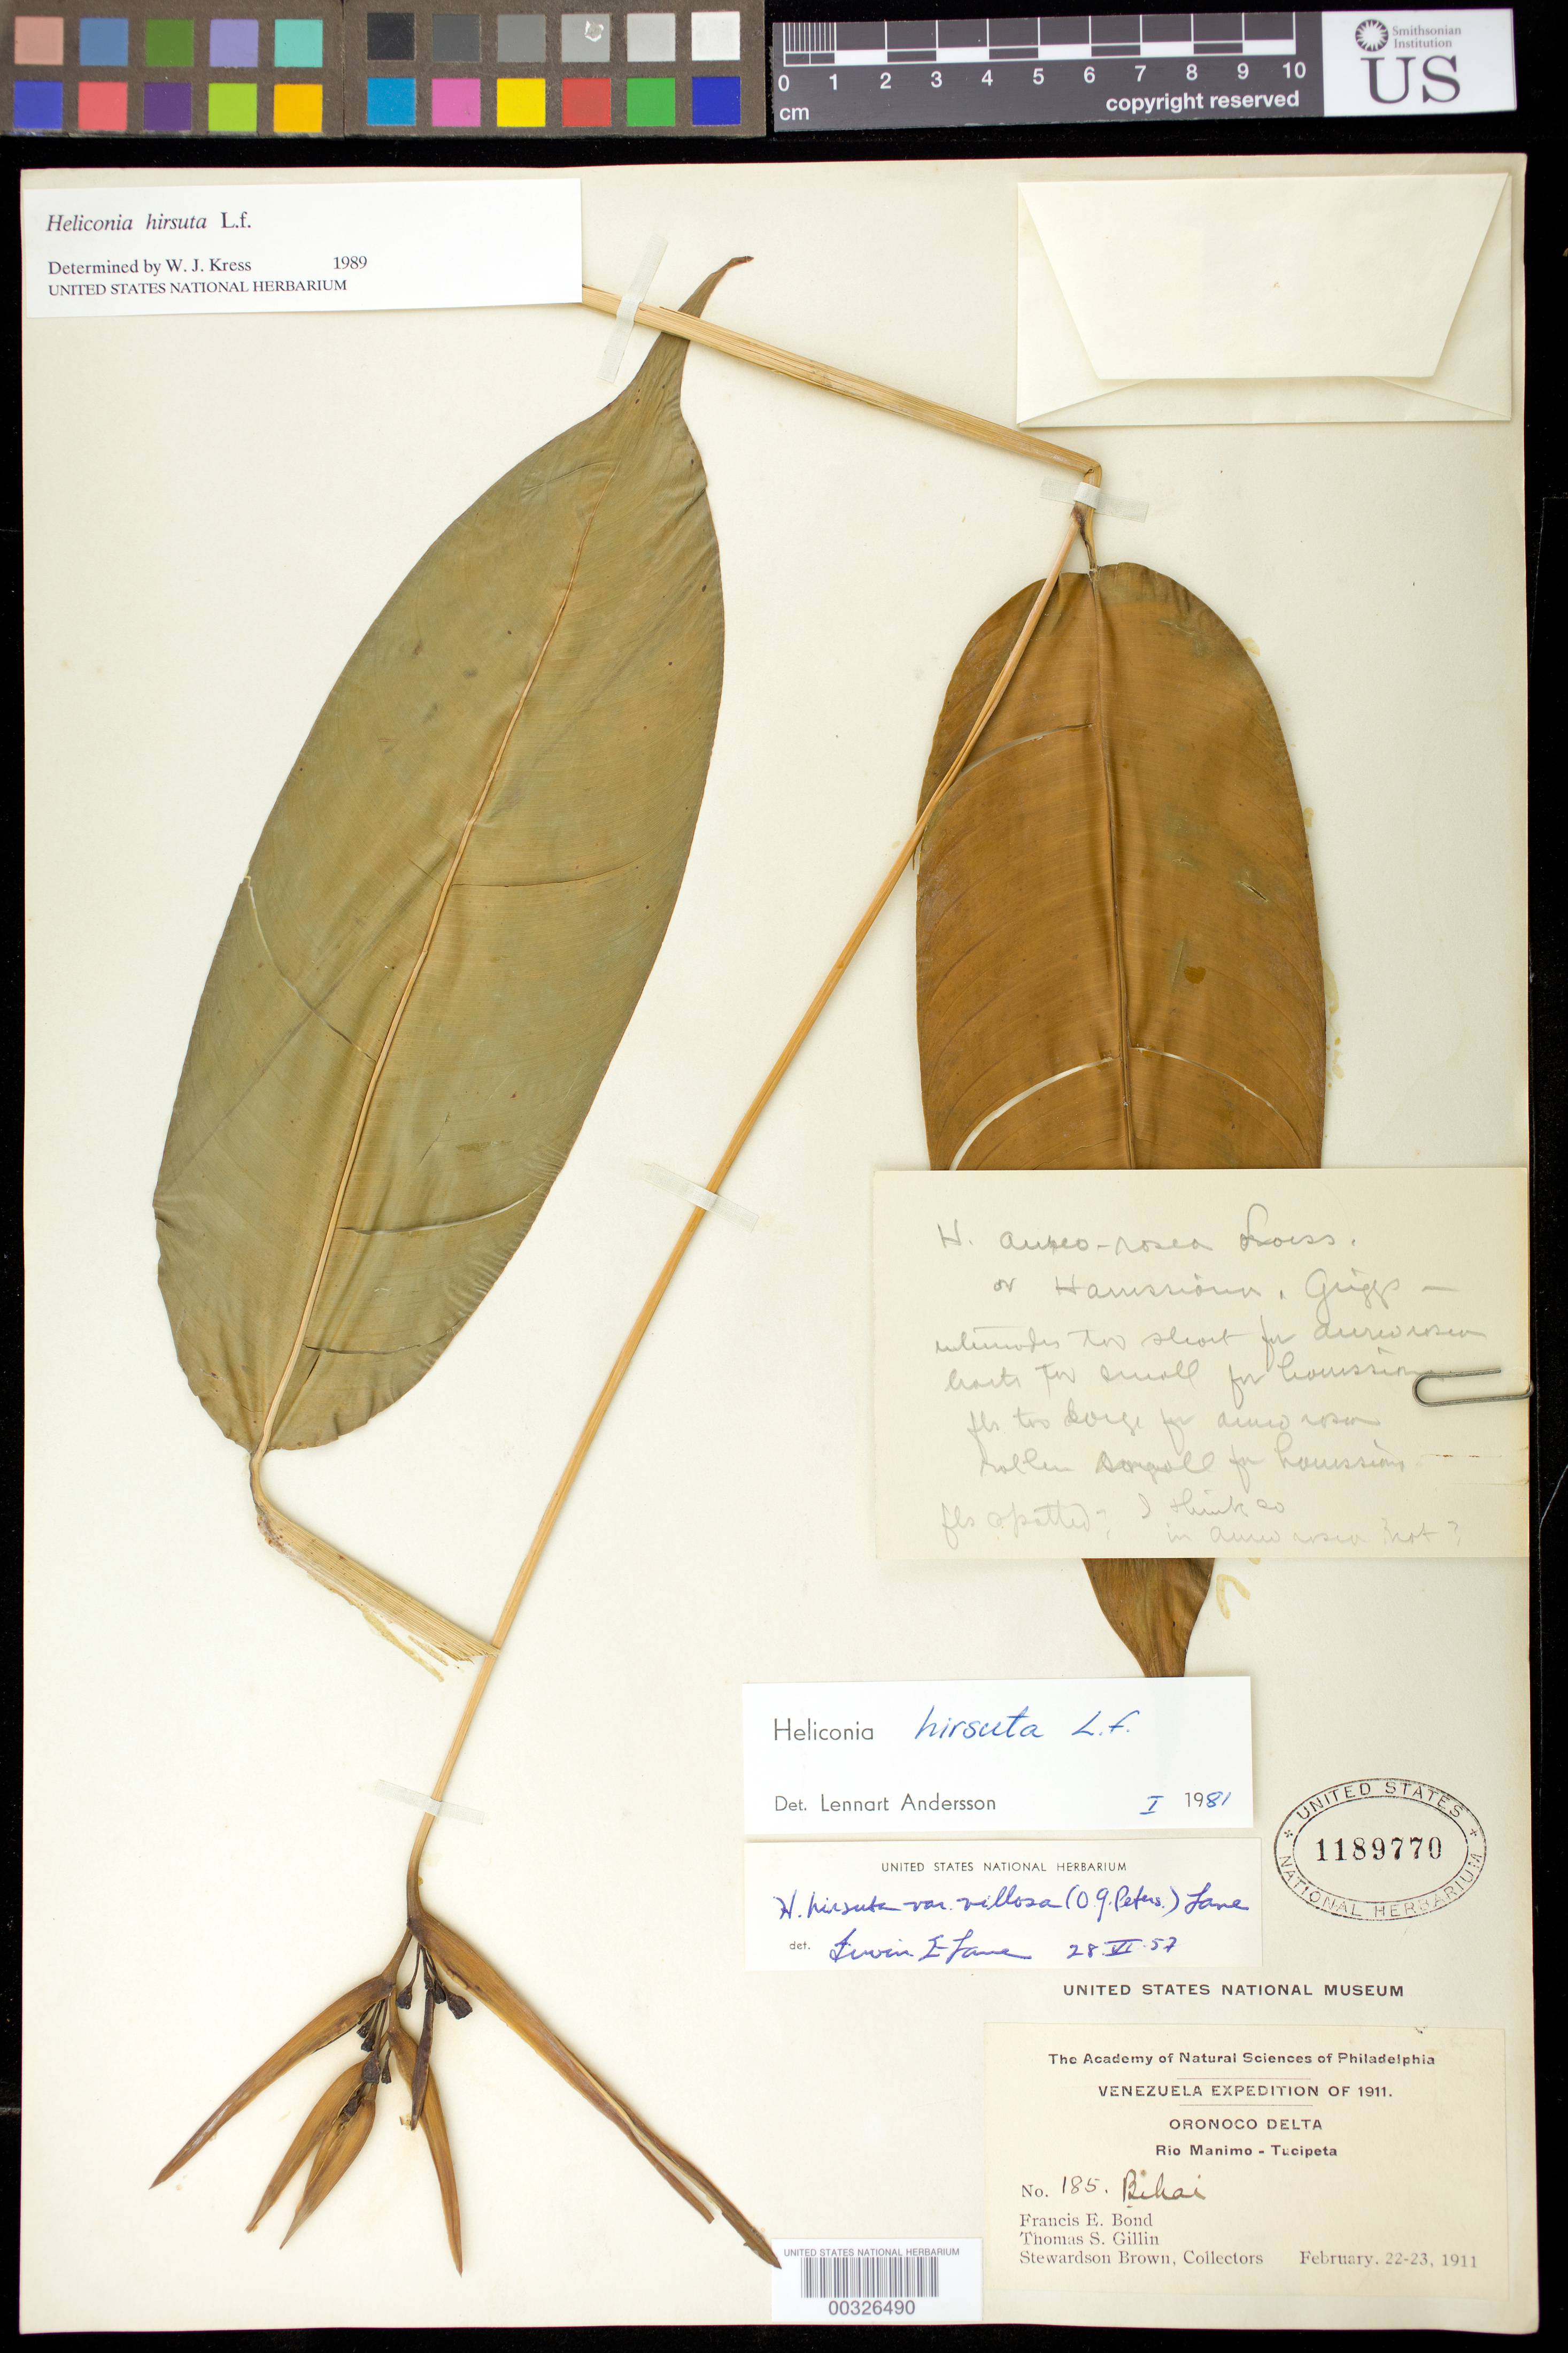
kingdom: Plantae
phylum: Tracheophyta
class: Liliopsida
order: Zingiberales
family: Heliconiaceae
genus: Heliconia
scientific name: Heliconia hirsuta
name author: L. f.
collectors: F. Bond, T. Gillin & S. Brown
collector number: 185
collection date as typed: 22-23 February 1911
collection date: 1911-02-22/1911-02-23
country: Venezuela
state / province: Delta Amacuro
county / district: Tucupita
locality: Orinoco Delta, Cano Manamo near Tucupita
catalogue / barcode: US 1189770